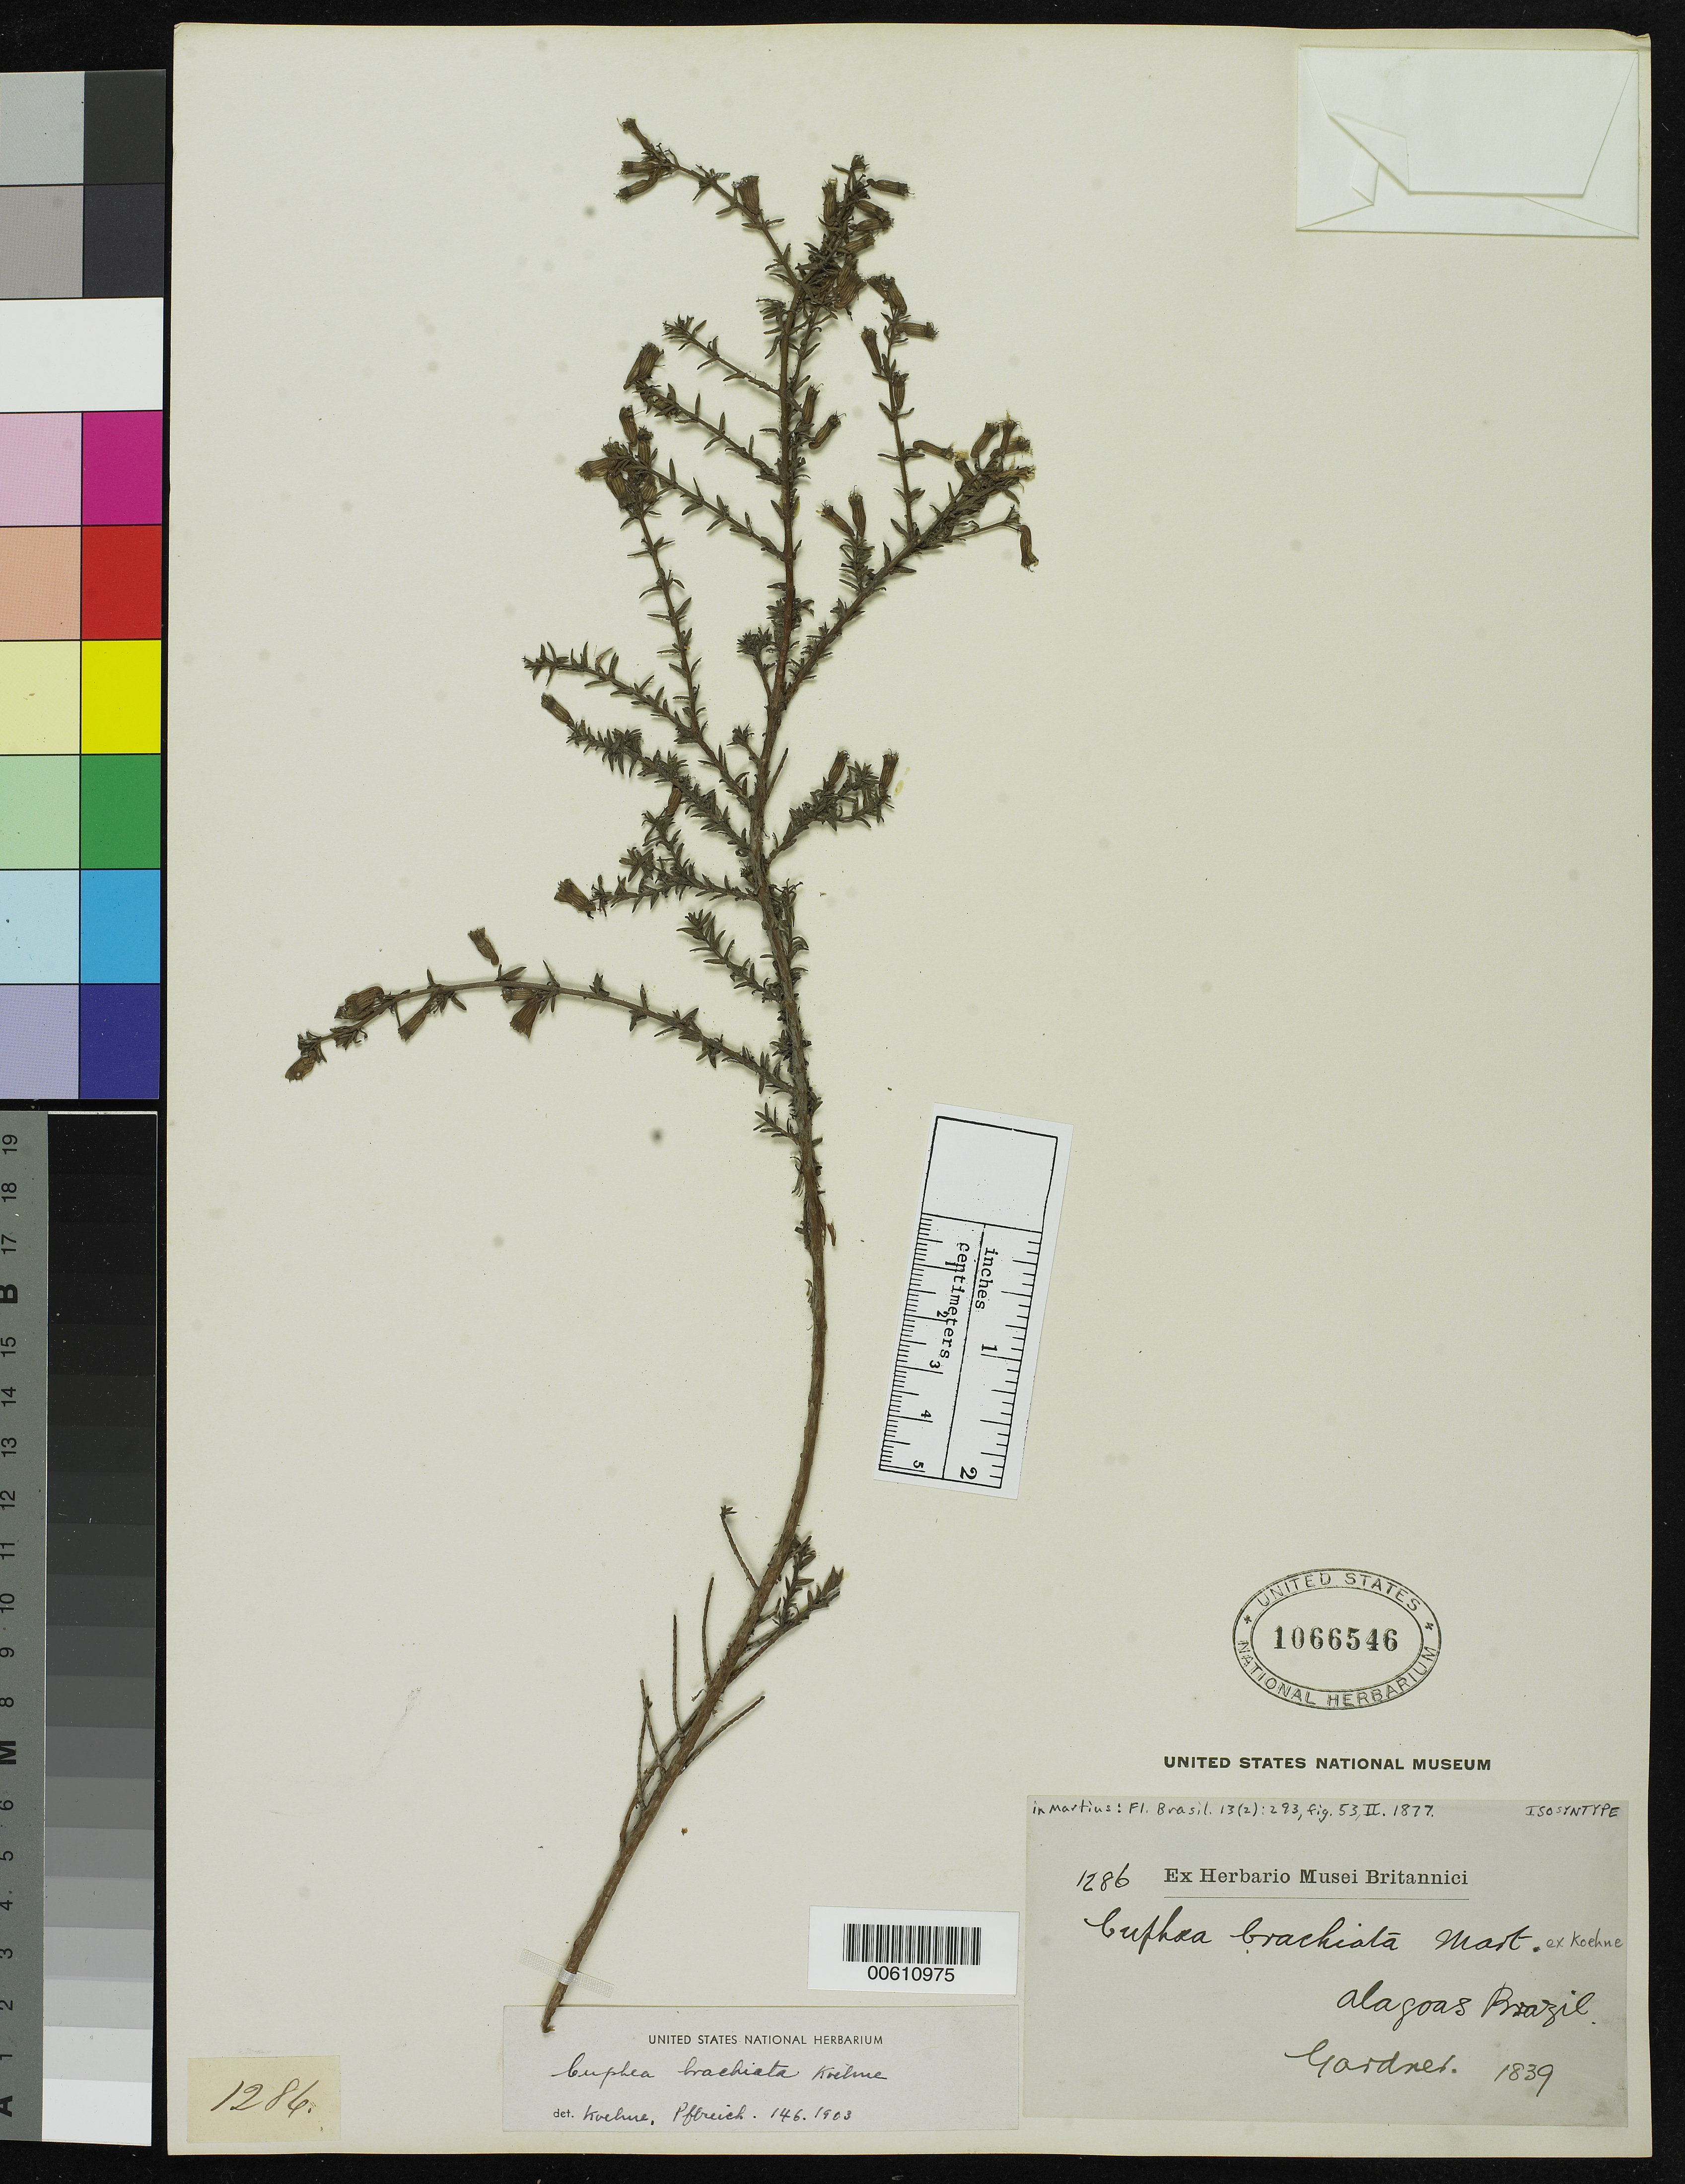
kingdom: Plantae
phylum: Tracheophyta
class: Magnoliopsida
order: Myrtales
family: Lythraceae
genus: Cuphea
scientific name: Cuphea brachiata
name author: Mart. ex Koehne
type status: Isosyntype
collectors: G. Gardner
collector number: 1286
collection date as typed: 1839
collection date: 1839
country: Brazil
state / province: Alagoas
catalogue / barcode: US 1066546